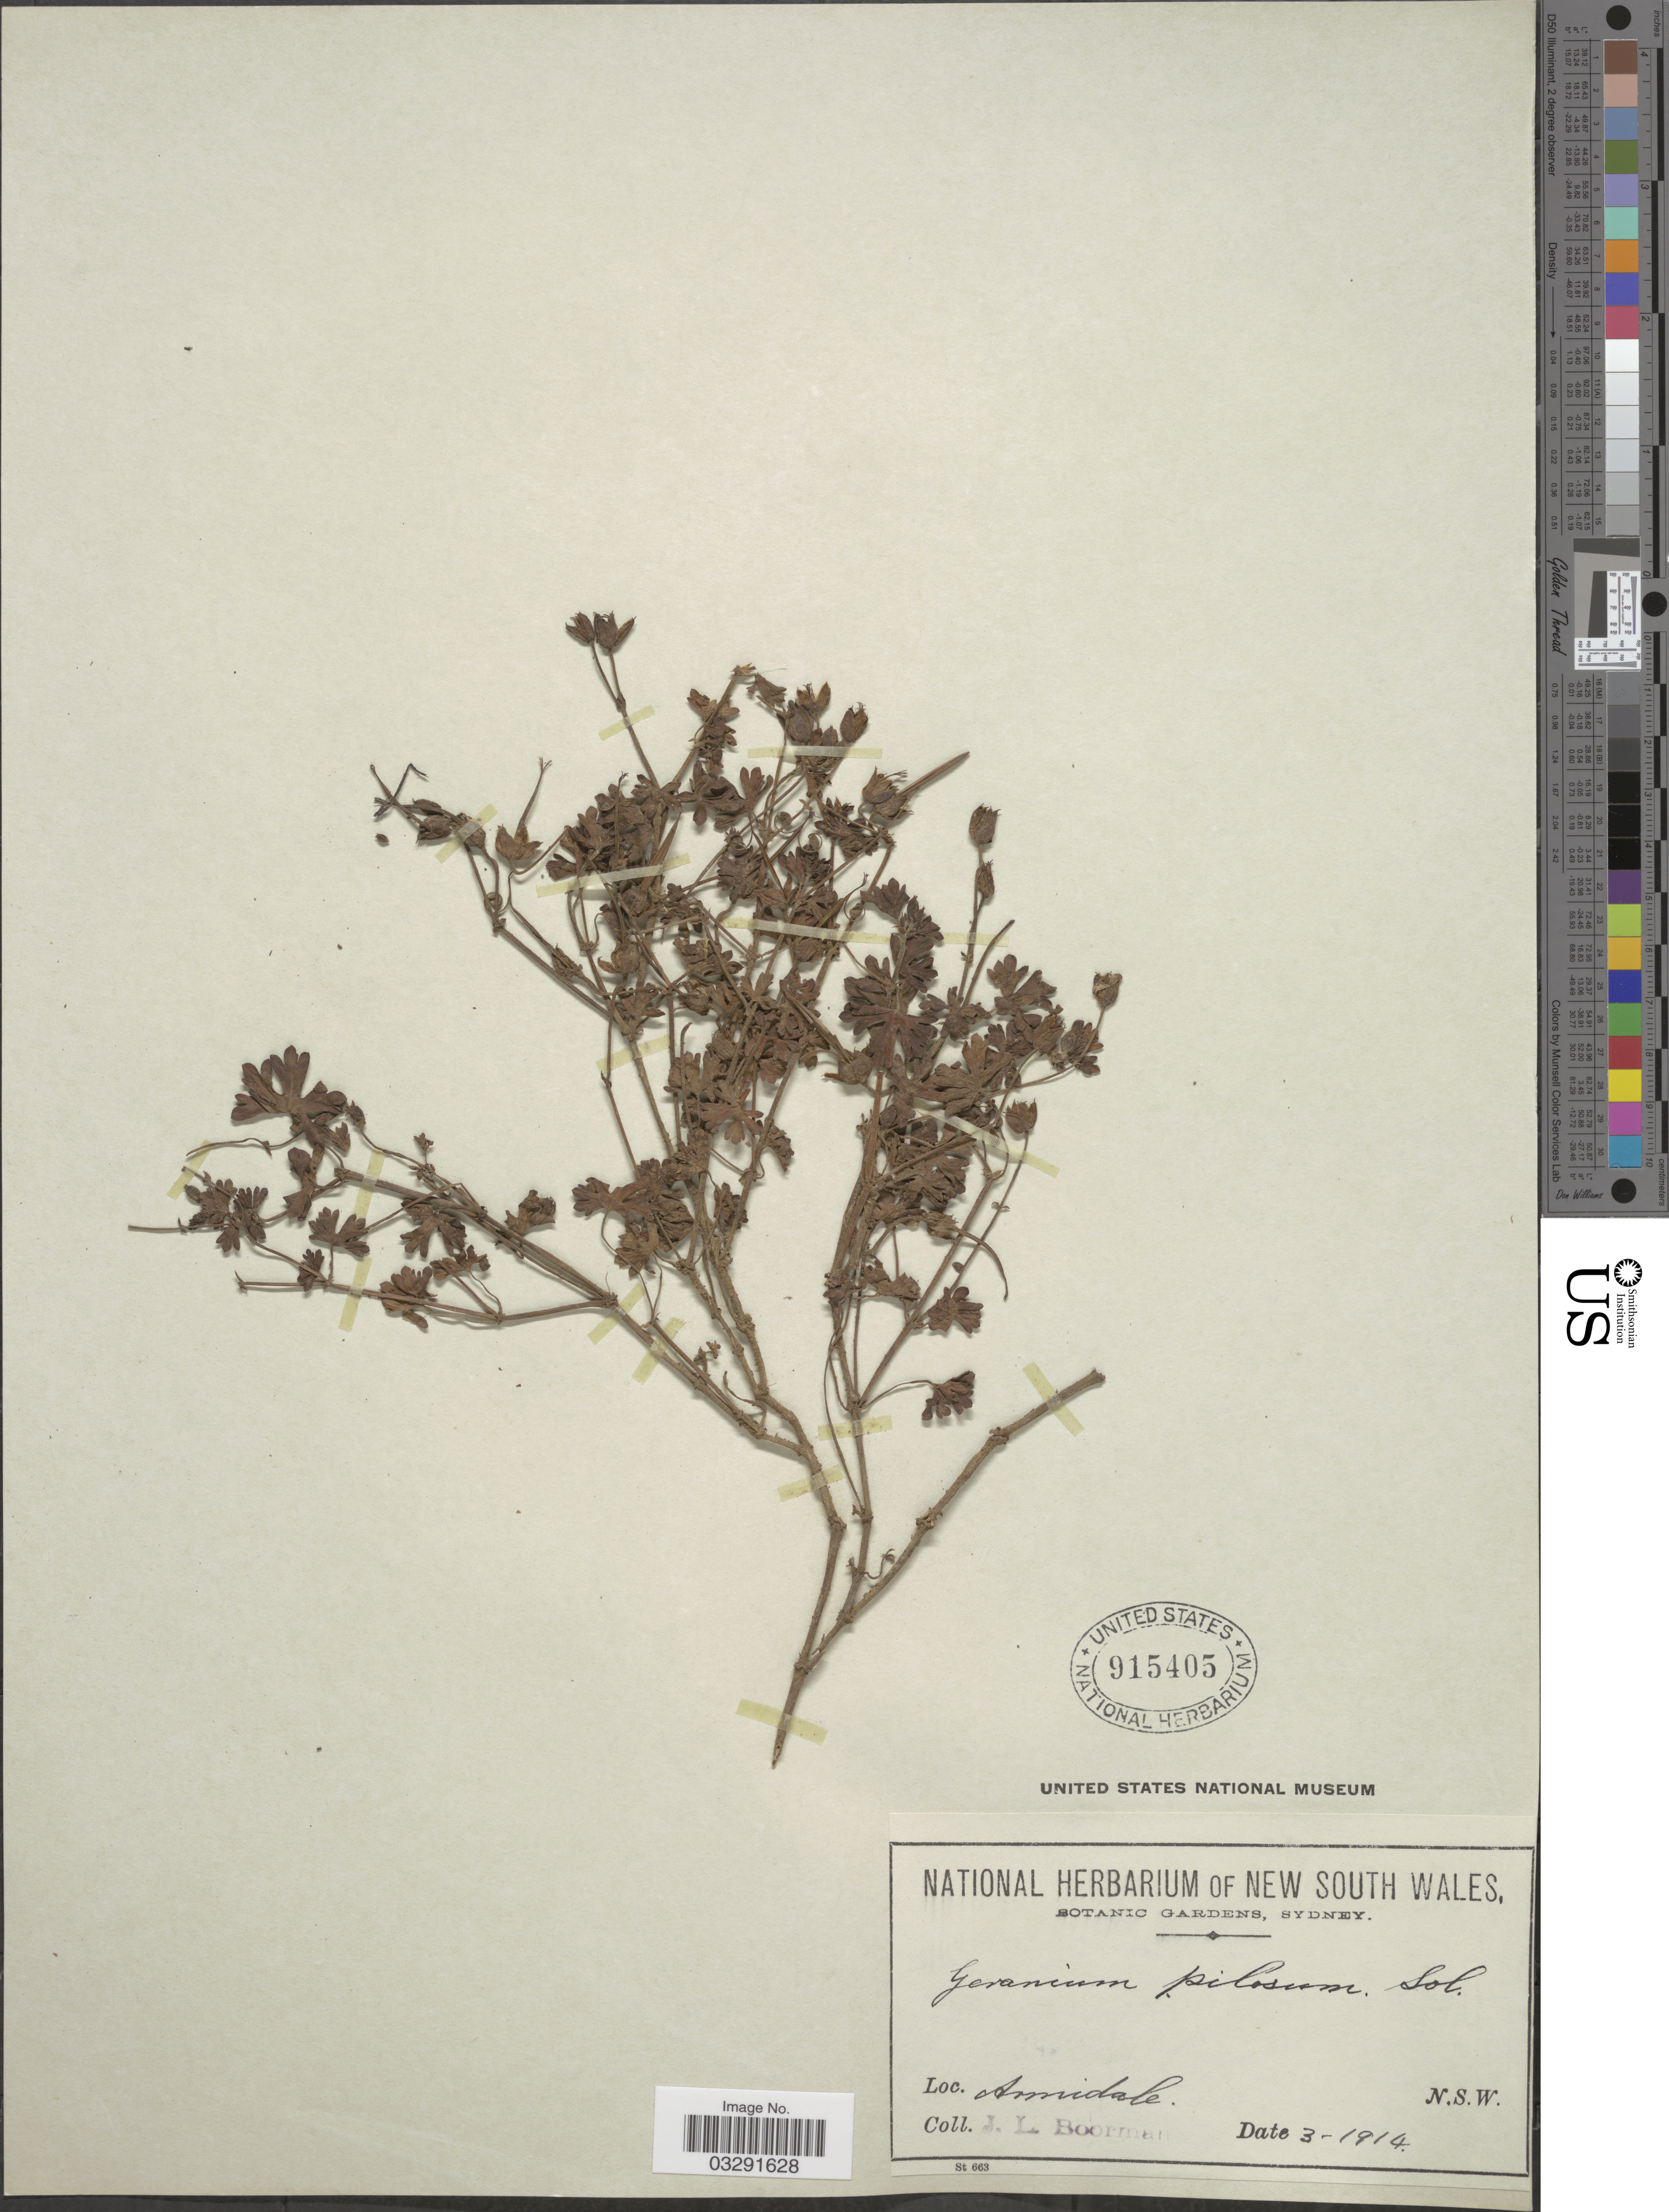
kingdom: Plantae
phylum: Tracheophyta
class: Magnoliopsida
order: Geraniales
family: Geraniaceae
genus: Geranium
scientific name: Geranium pilosum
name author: Cav.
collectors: J. Boorman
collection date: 1914-03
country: Australia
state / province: New South Wales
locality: Armidale.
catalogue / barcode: US 915405